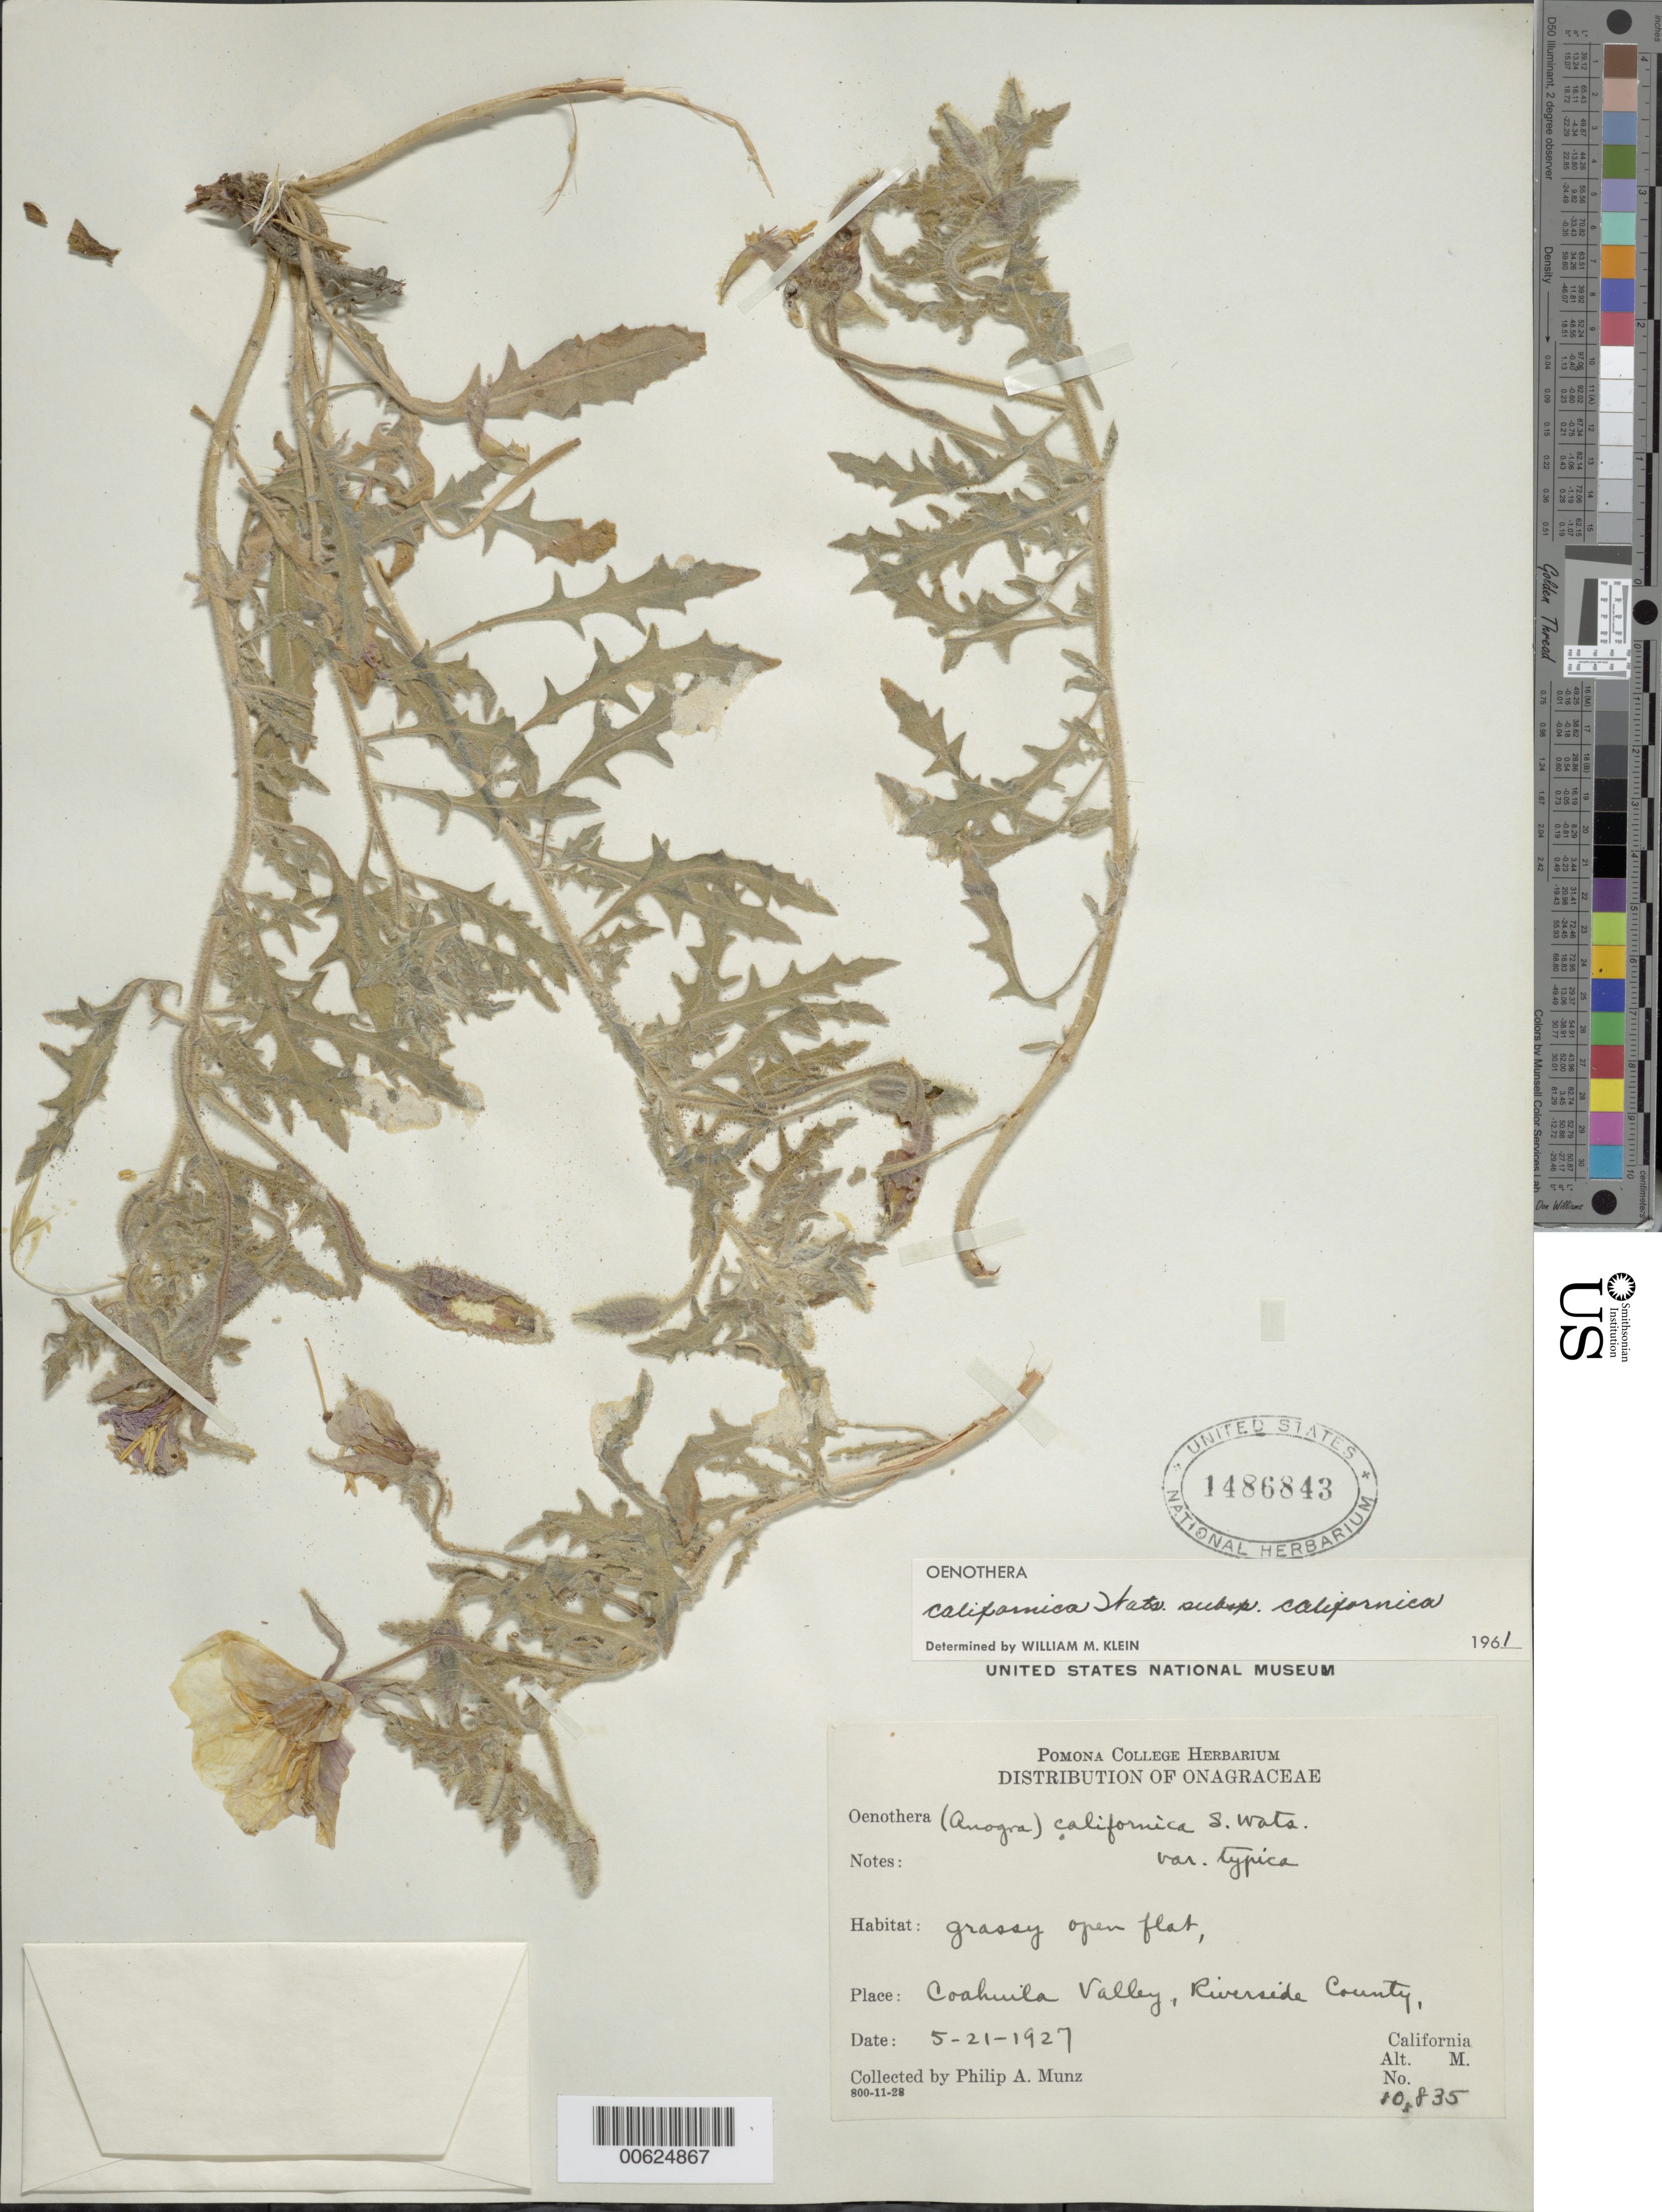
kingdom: Plantae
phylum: Tracheophyta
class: Magnoliopsida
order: Myrtales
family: Onagraceae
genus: Oenothera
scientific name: Oenothera avita subsp. californica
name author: (S. Watson) W.L. Wagner & Gandhi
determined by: Wagner, W. L., (BOT), Smithsonian Institution - National Museum of Natural History (UNITED STATES)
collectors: P. A. Munz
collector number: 10835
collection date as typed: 21 May 1927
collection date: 1927-05-21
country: United States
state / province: California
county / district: Riverside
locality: Coahuila Valley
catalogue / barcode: US 1486843